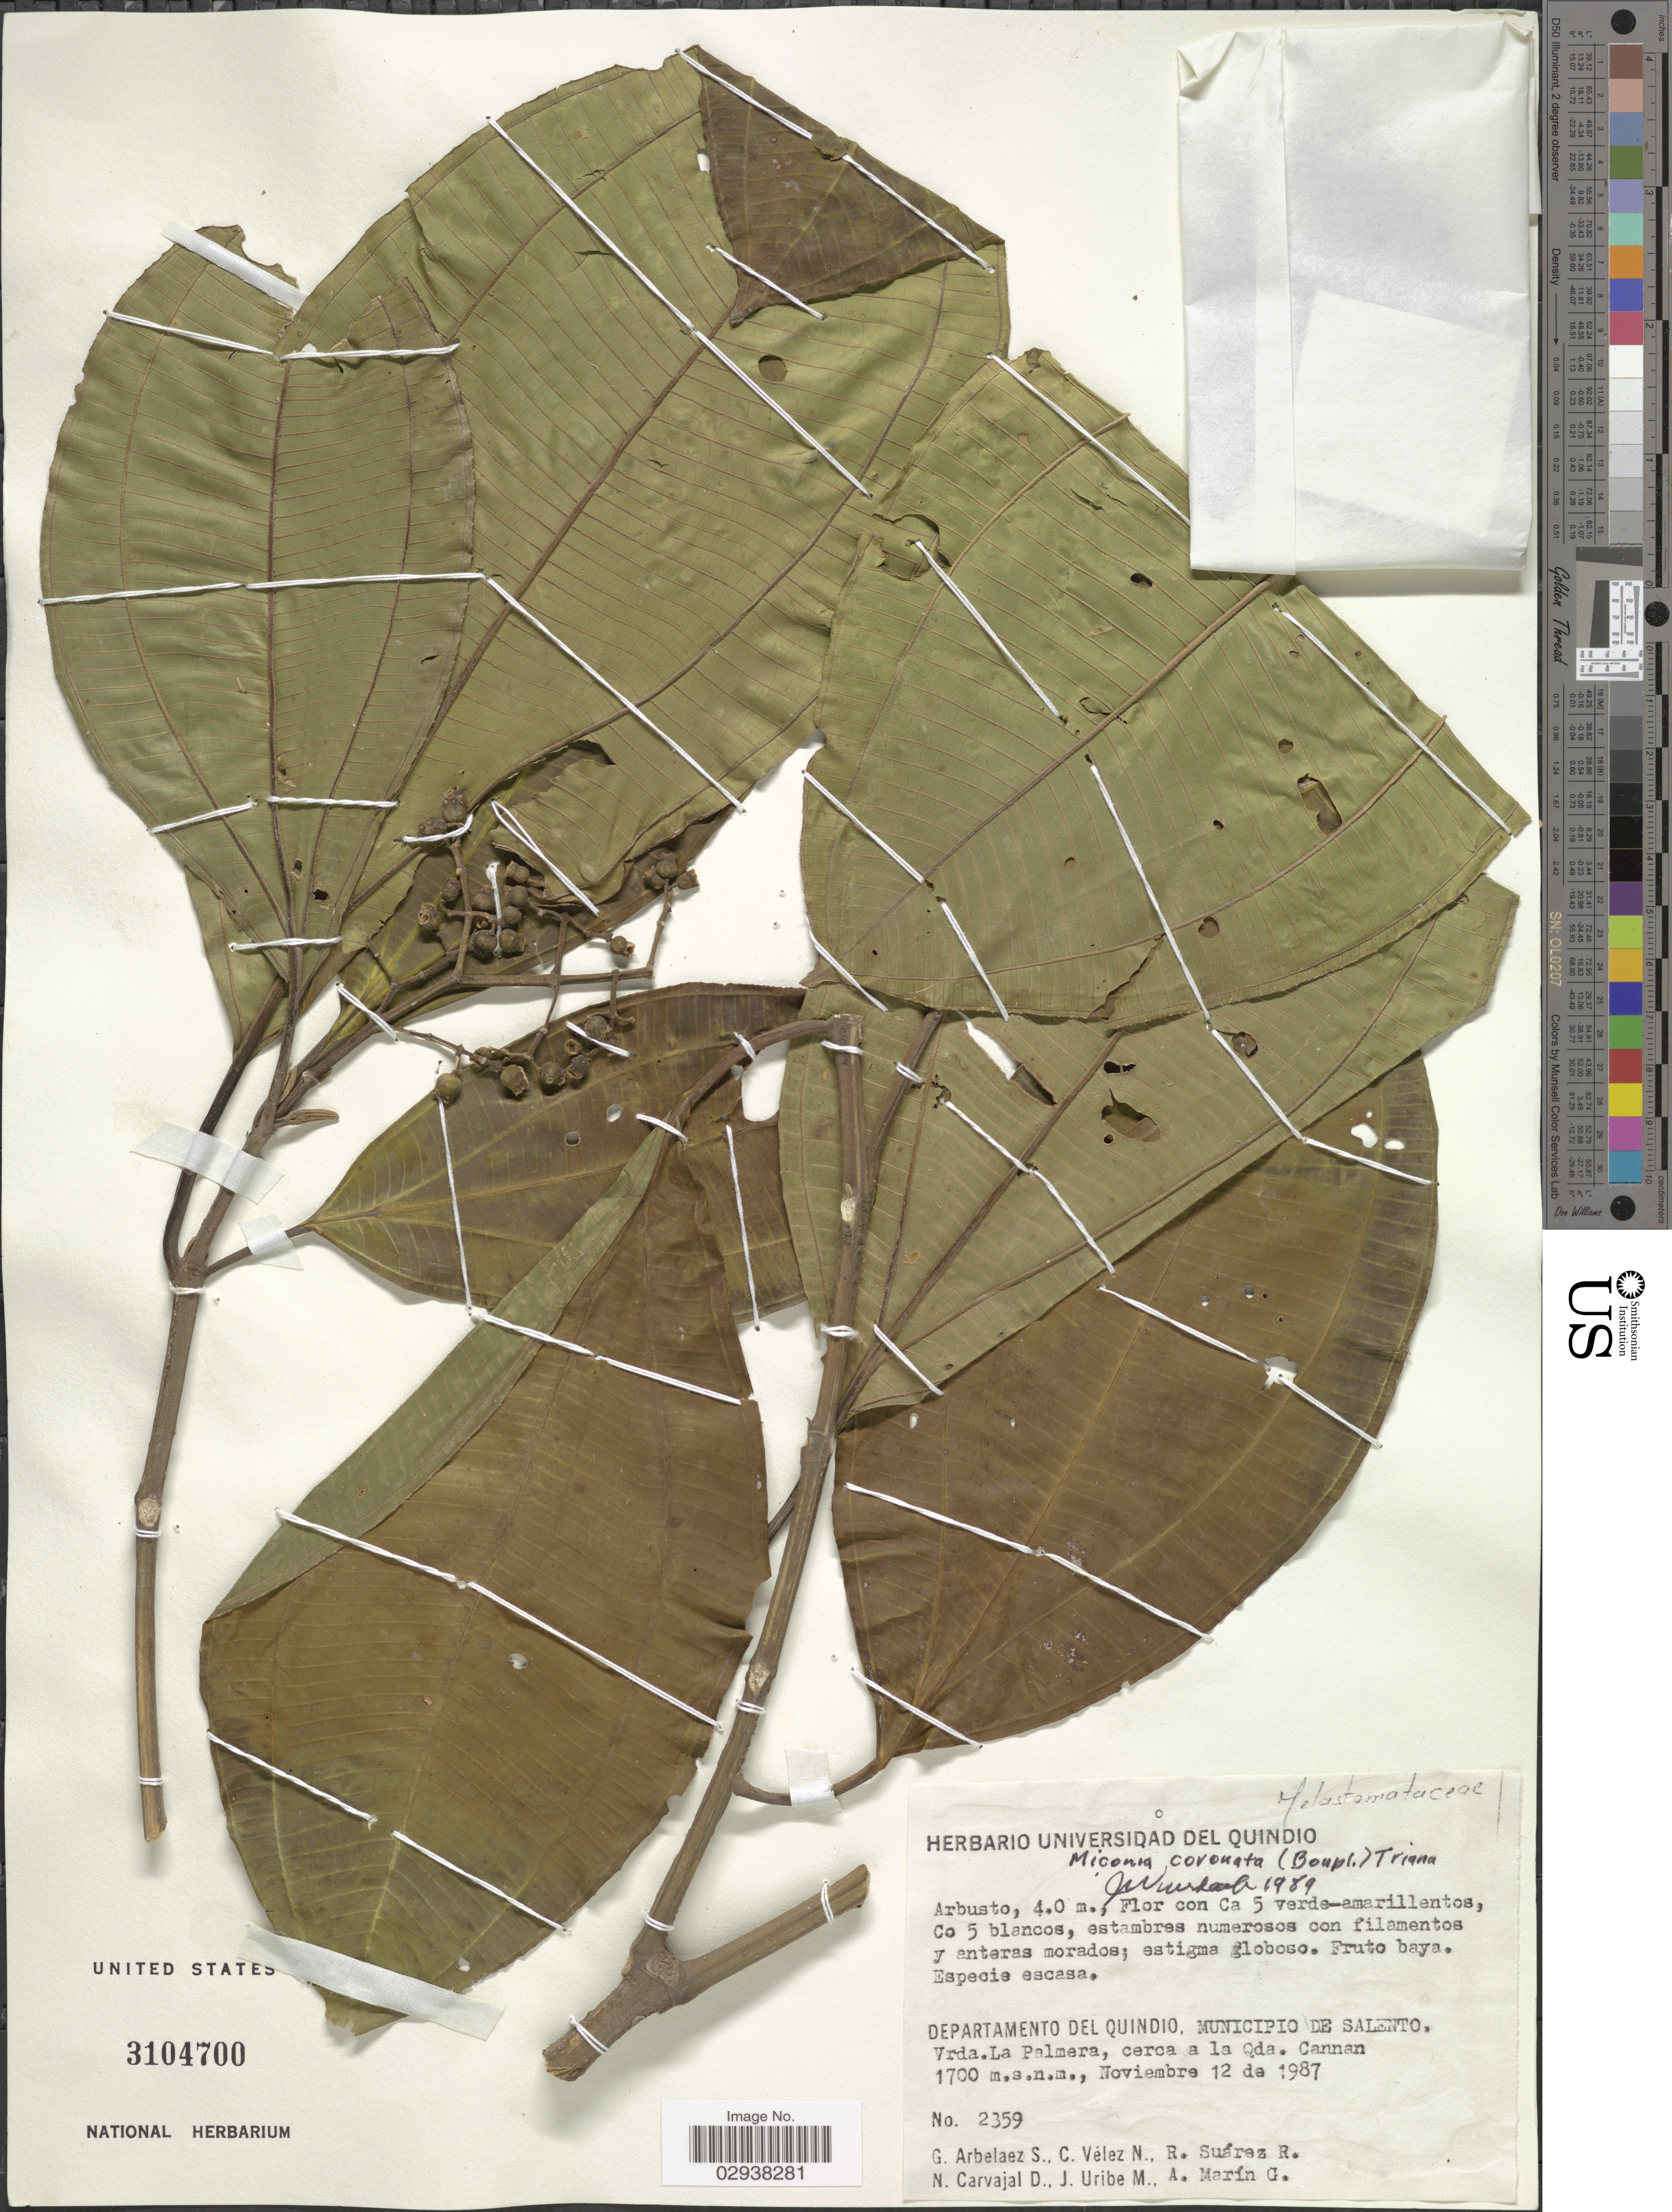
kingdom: Plantae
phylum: Tracheophyta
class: Magnoliopsida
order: Myrtales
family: Melastomataceae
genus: Miconia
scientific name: Miconia coronata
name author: (Bonpl.) DC.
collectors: G. Arbelaez S., C. Vélez N., R. Suarez-R., N. Carvajal D. & et al.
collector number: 2359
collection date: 1987-11-12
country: Colombia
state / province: Quindío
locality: Departamento Quindio, Municipio de Salento. Vrda. La Palmera, cerca a la Qda. Cannan.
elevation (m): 1700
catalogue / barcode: US 3104700